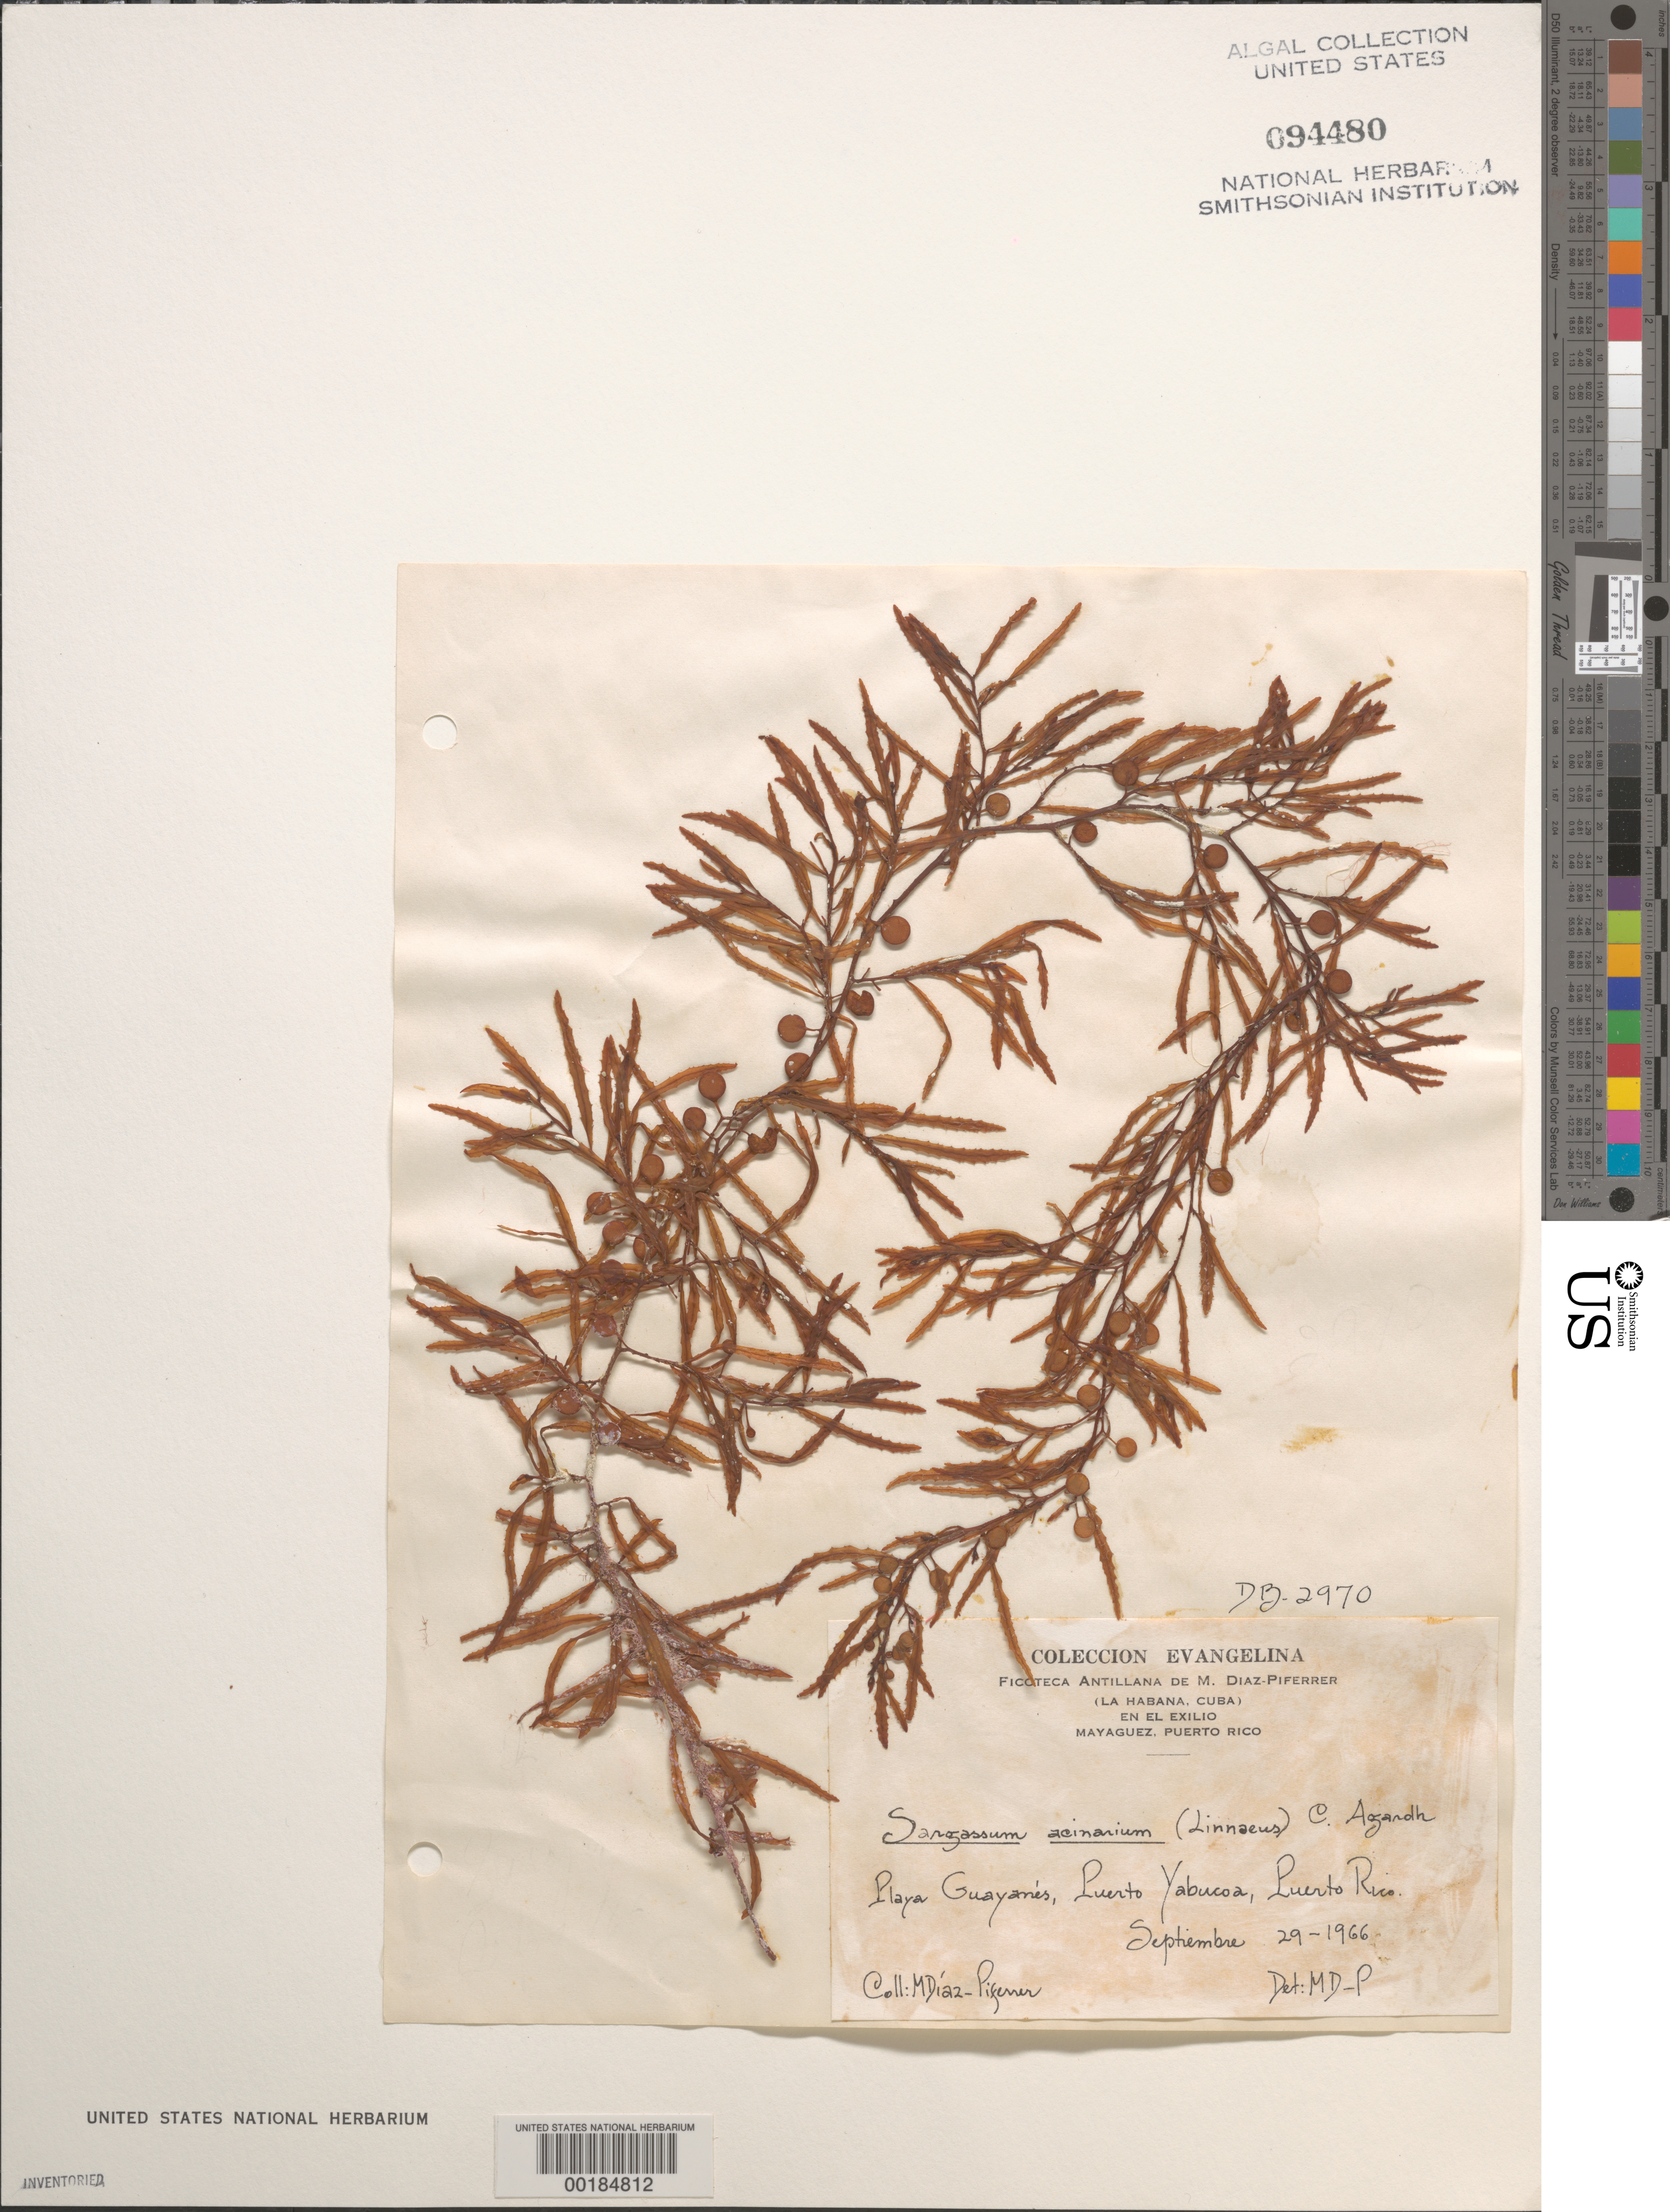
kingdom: Chromista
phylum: Ochrophyta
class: Phaeophyceae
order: Fucales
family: Sargassaceae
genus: Sargassum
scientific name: Sargassum acinarium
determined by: Diaz-Piferrer, M.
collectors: M. Diaz-Piferrer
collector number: Db-2970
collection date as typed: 29 Sep 1966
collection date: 1966-09-29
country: Puerto Rico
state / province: Yabucoa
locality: Playa Guayanes, Puerto Yabucoa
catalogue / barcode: US 94480